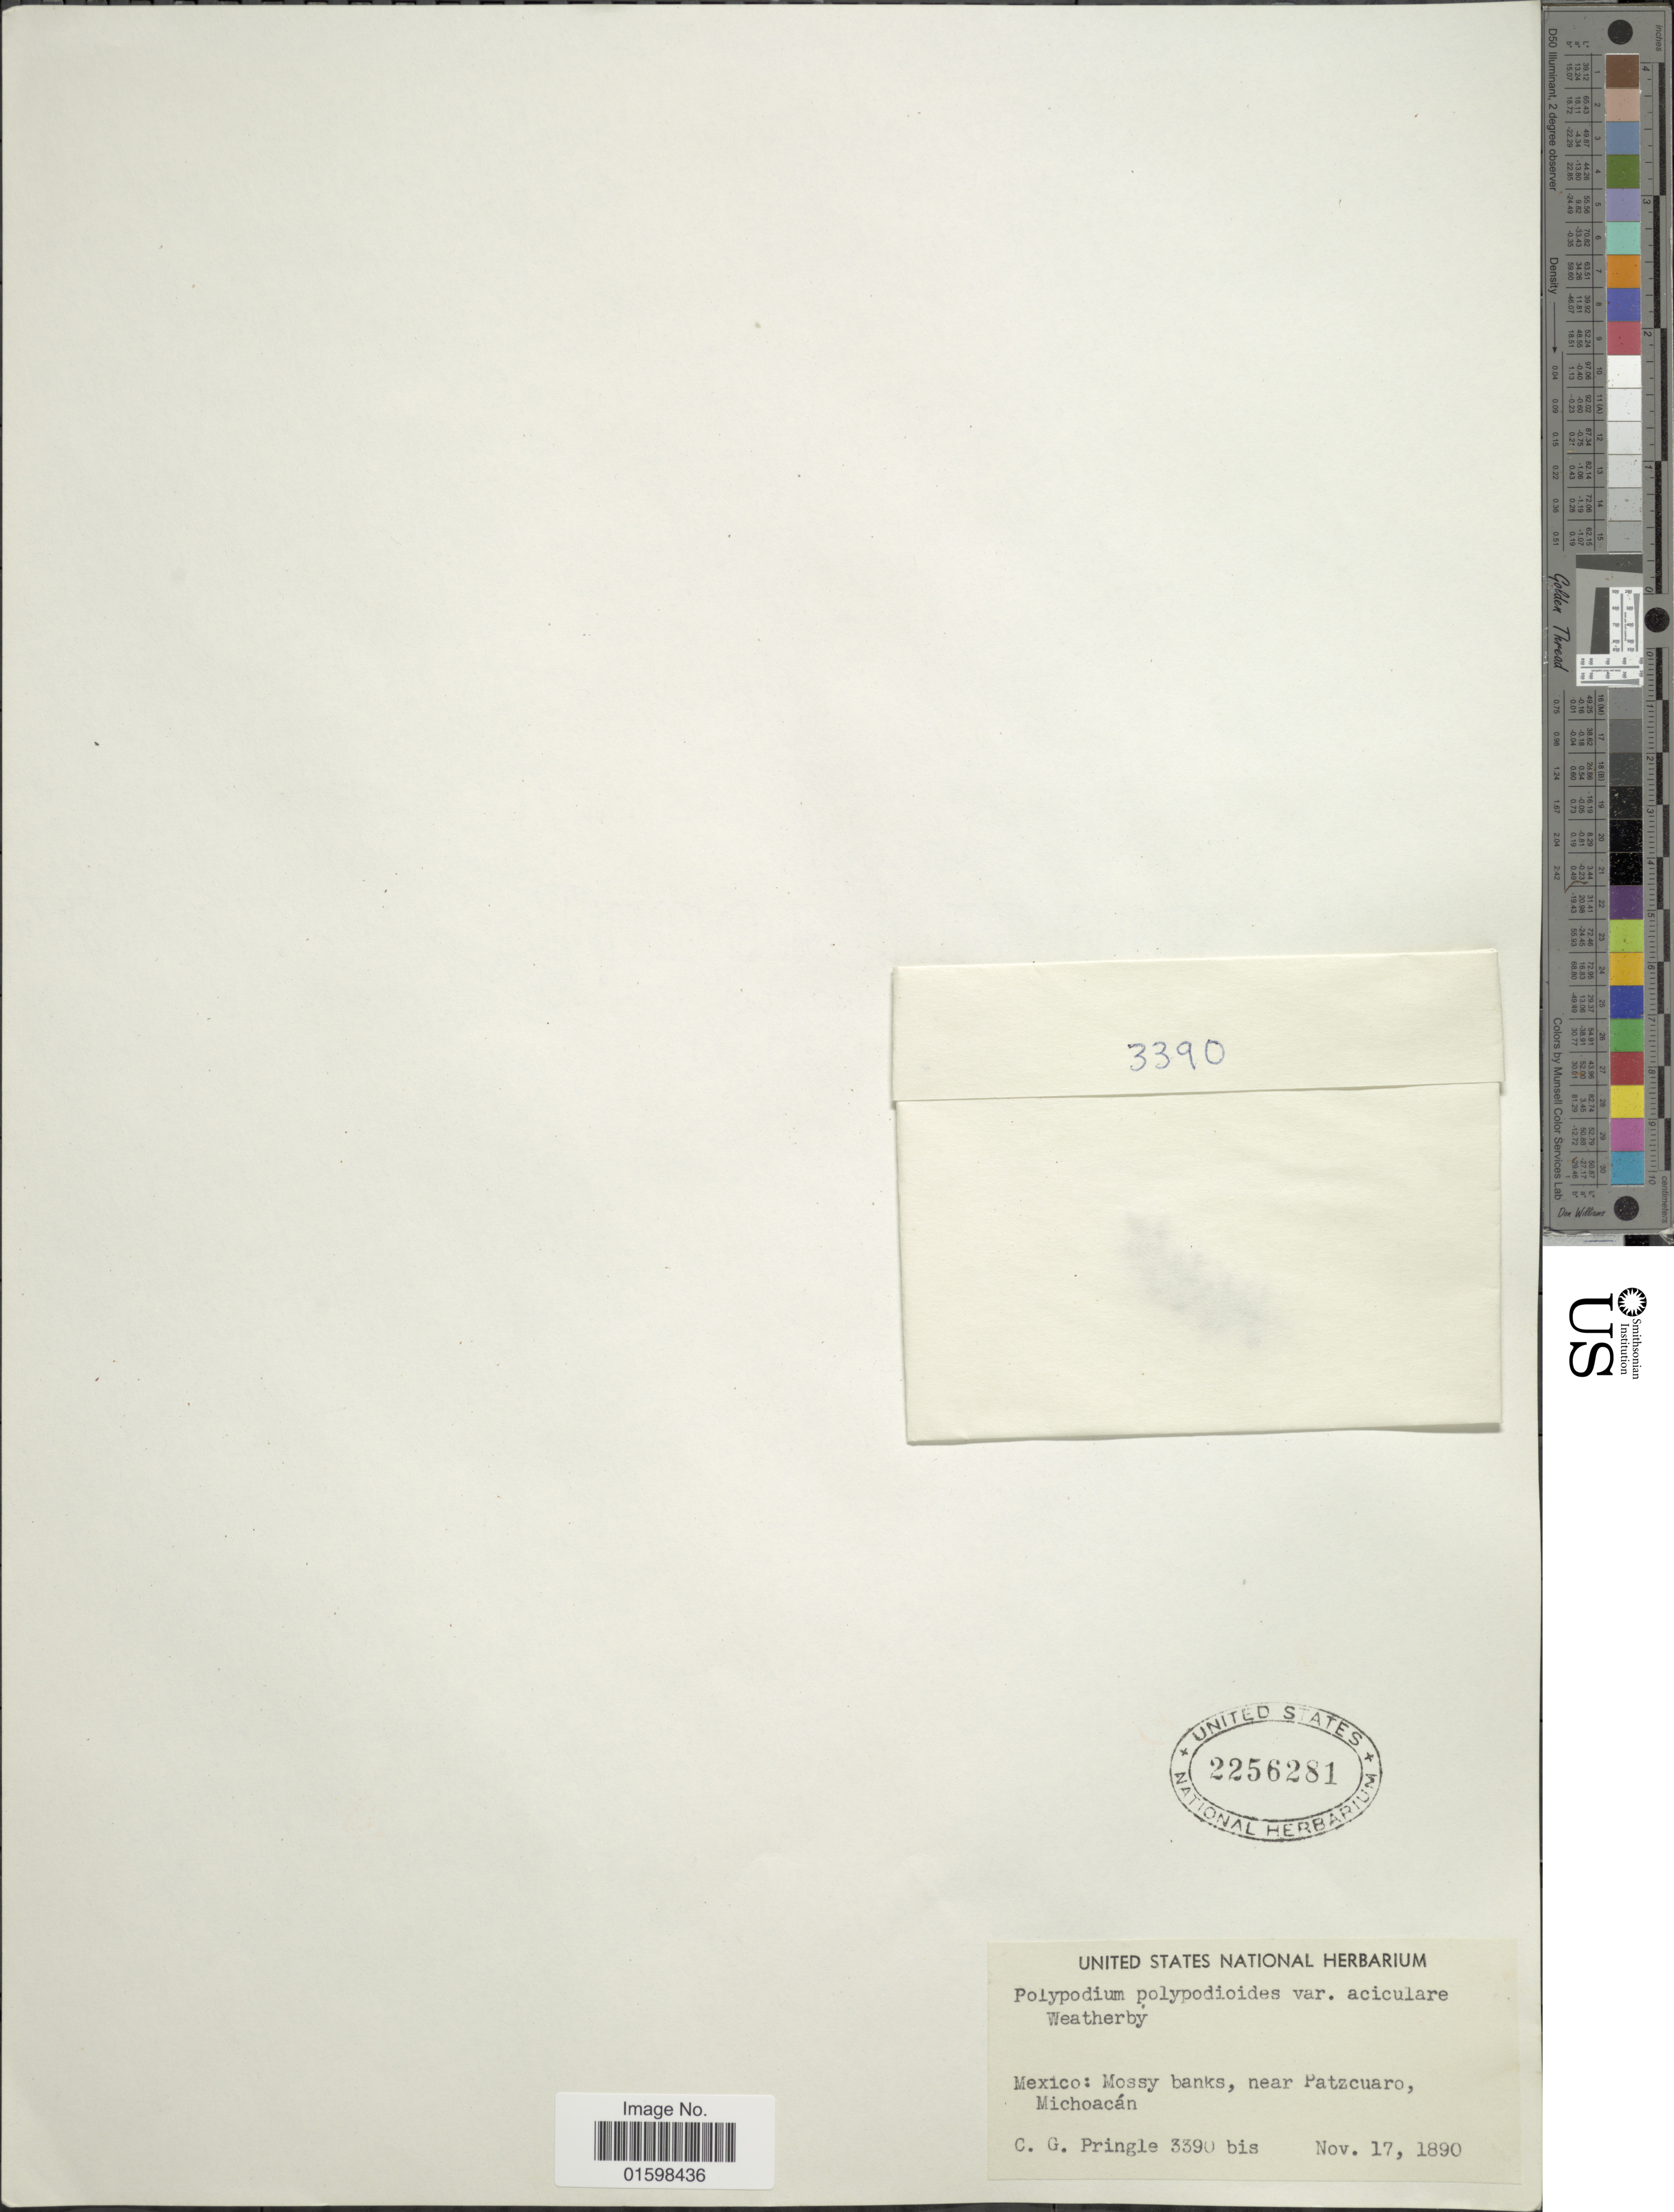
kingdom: Plantae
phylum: Tracheophyta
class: Polypodiopsida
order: Polypodiales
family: Polypodiaceae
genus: Pleopeltis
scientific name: Pleopeltis polypodioides var. acicularis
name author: (Weath.) E.G. Andrews & Windham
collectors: C. G. Pringle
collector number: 3390 bis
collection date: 1890-11-17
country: Mexico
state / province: Michoacán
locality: Mexico: Mossy banks, near Patzcuaro, Michoacan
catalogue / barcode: US 2256281